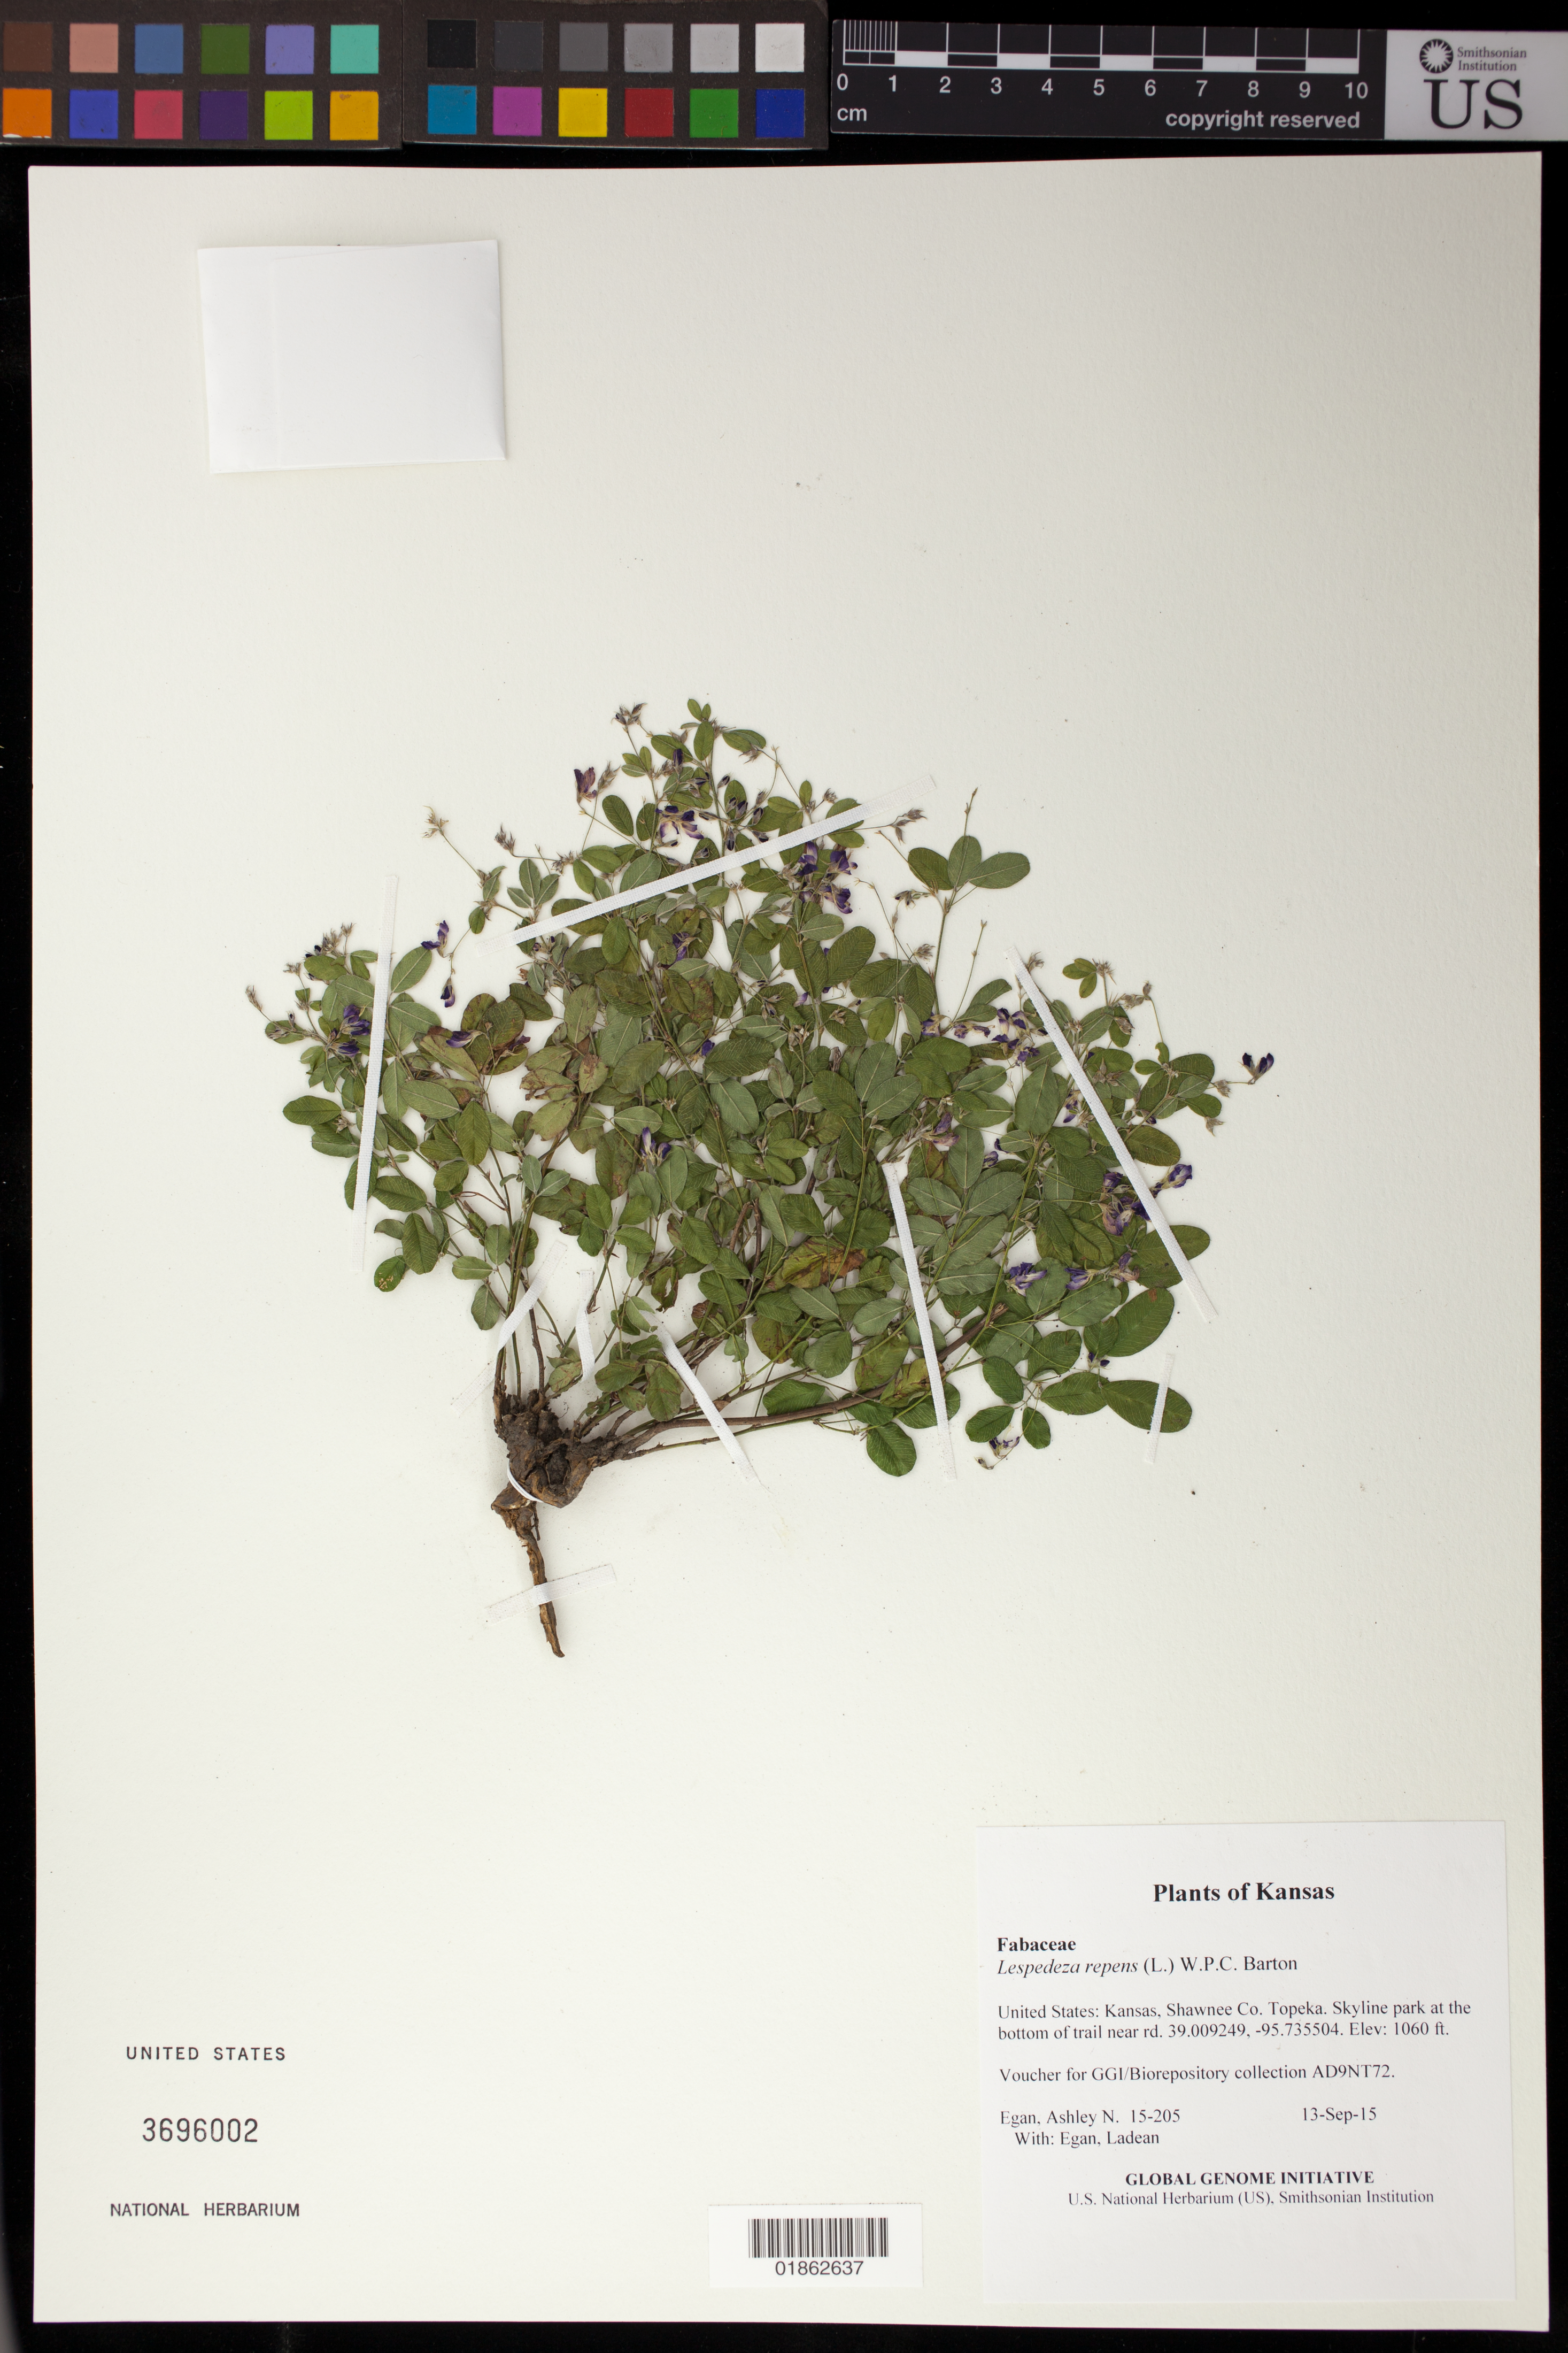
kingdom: Plantae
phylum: Tracheophyta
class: Magnoliopsida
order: Fabales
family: Fabaceae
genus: Lespedeza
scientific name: Lespedeza repens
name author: (L.) W.P.C. Barton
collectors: A. N. Egan & L. Egan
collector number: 15-205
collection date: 2015-09-13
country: United States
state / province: Kansas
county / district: Shawnee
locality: Topeka. Skyline park at the bottom of trail near rd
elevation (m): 323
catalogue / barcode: US 3696002